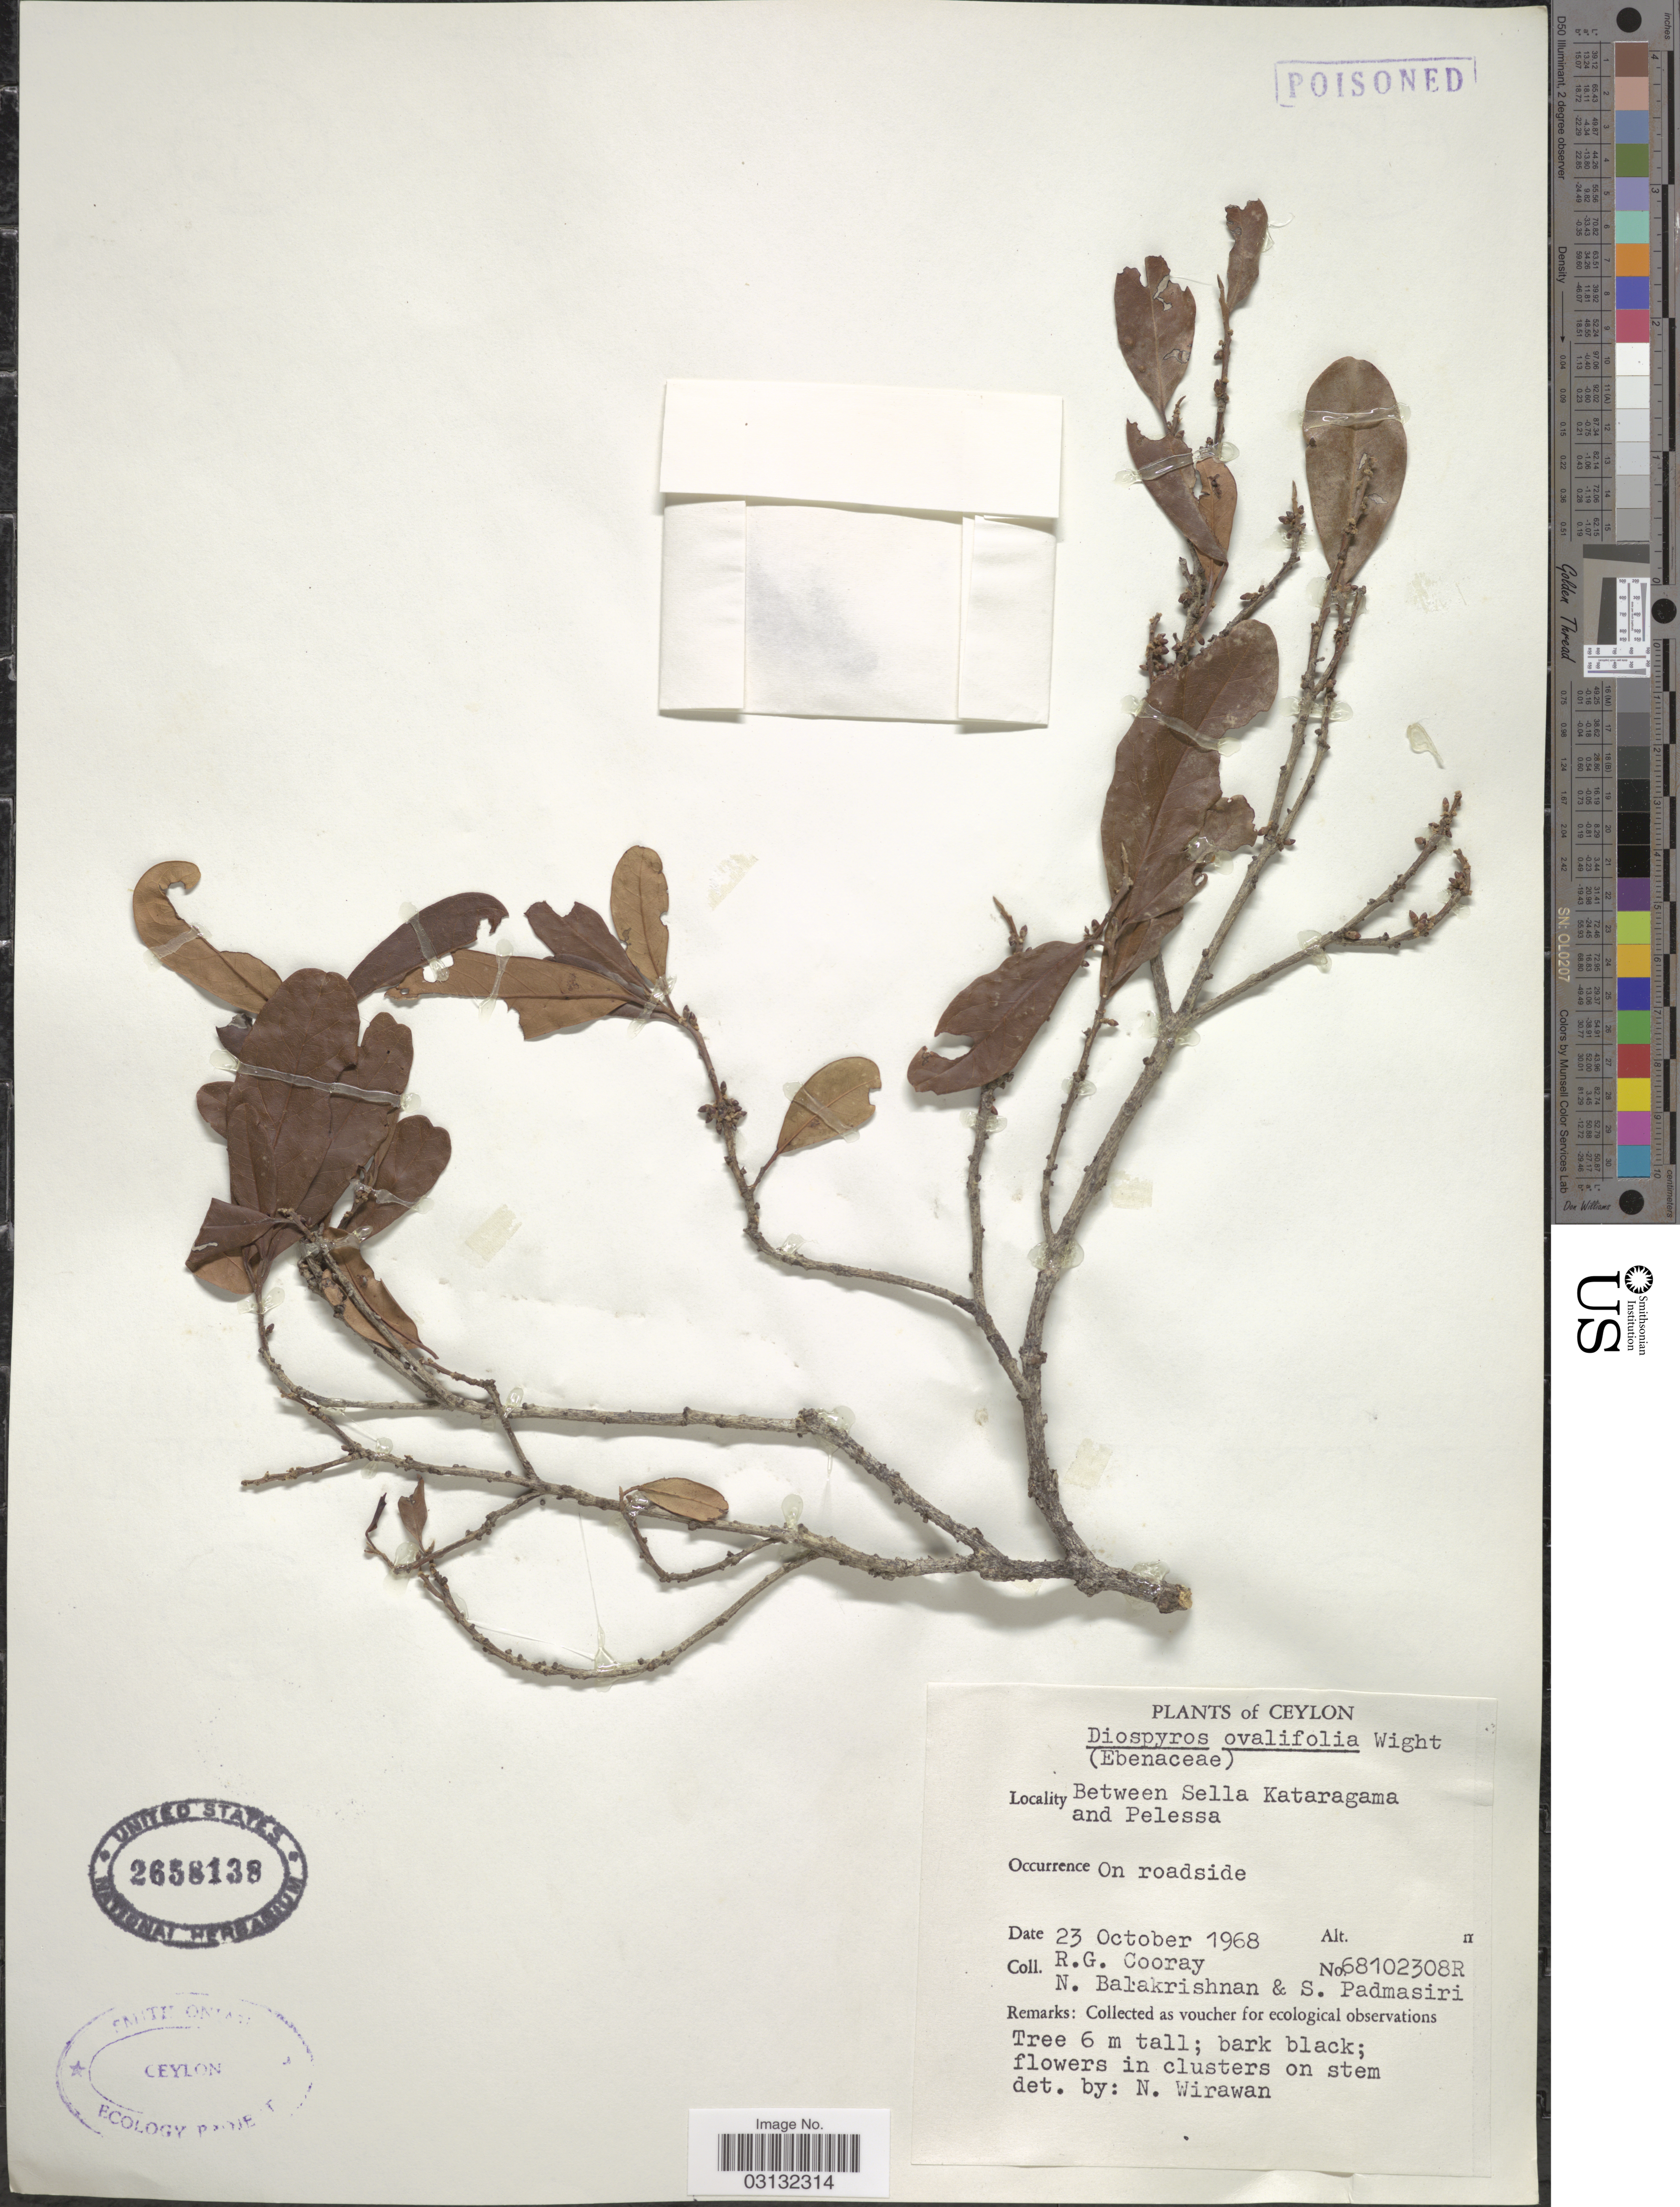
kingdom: Plantae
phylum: Tracheophyta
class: Magnoliopsida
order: Ericales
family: Ebenaceae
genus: Diospyros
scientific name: Diospyros ovalifolia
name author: Wight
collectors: R. Cooray, N. Balakrishnan & S. Padmasiri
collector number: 68102308R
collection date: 1968-10-23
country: Sri Lanka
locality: Ceylon. Between Sella Kataragama and Pelessa.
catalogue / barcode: US 2658138